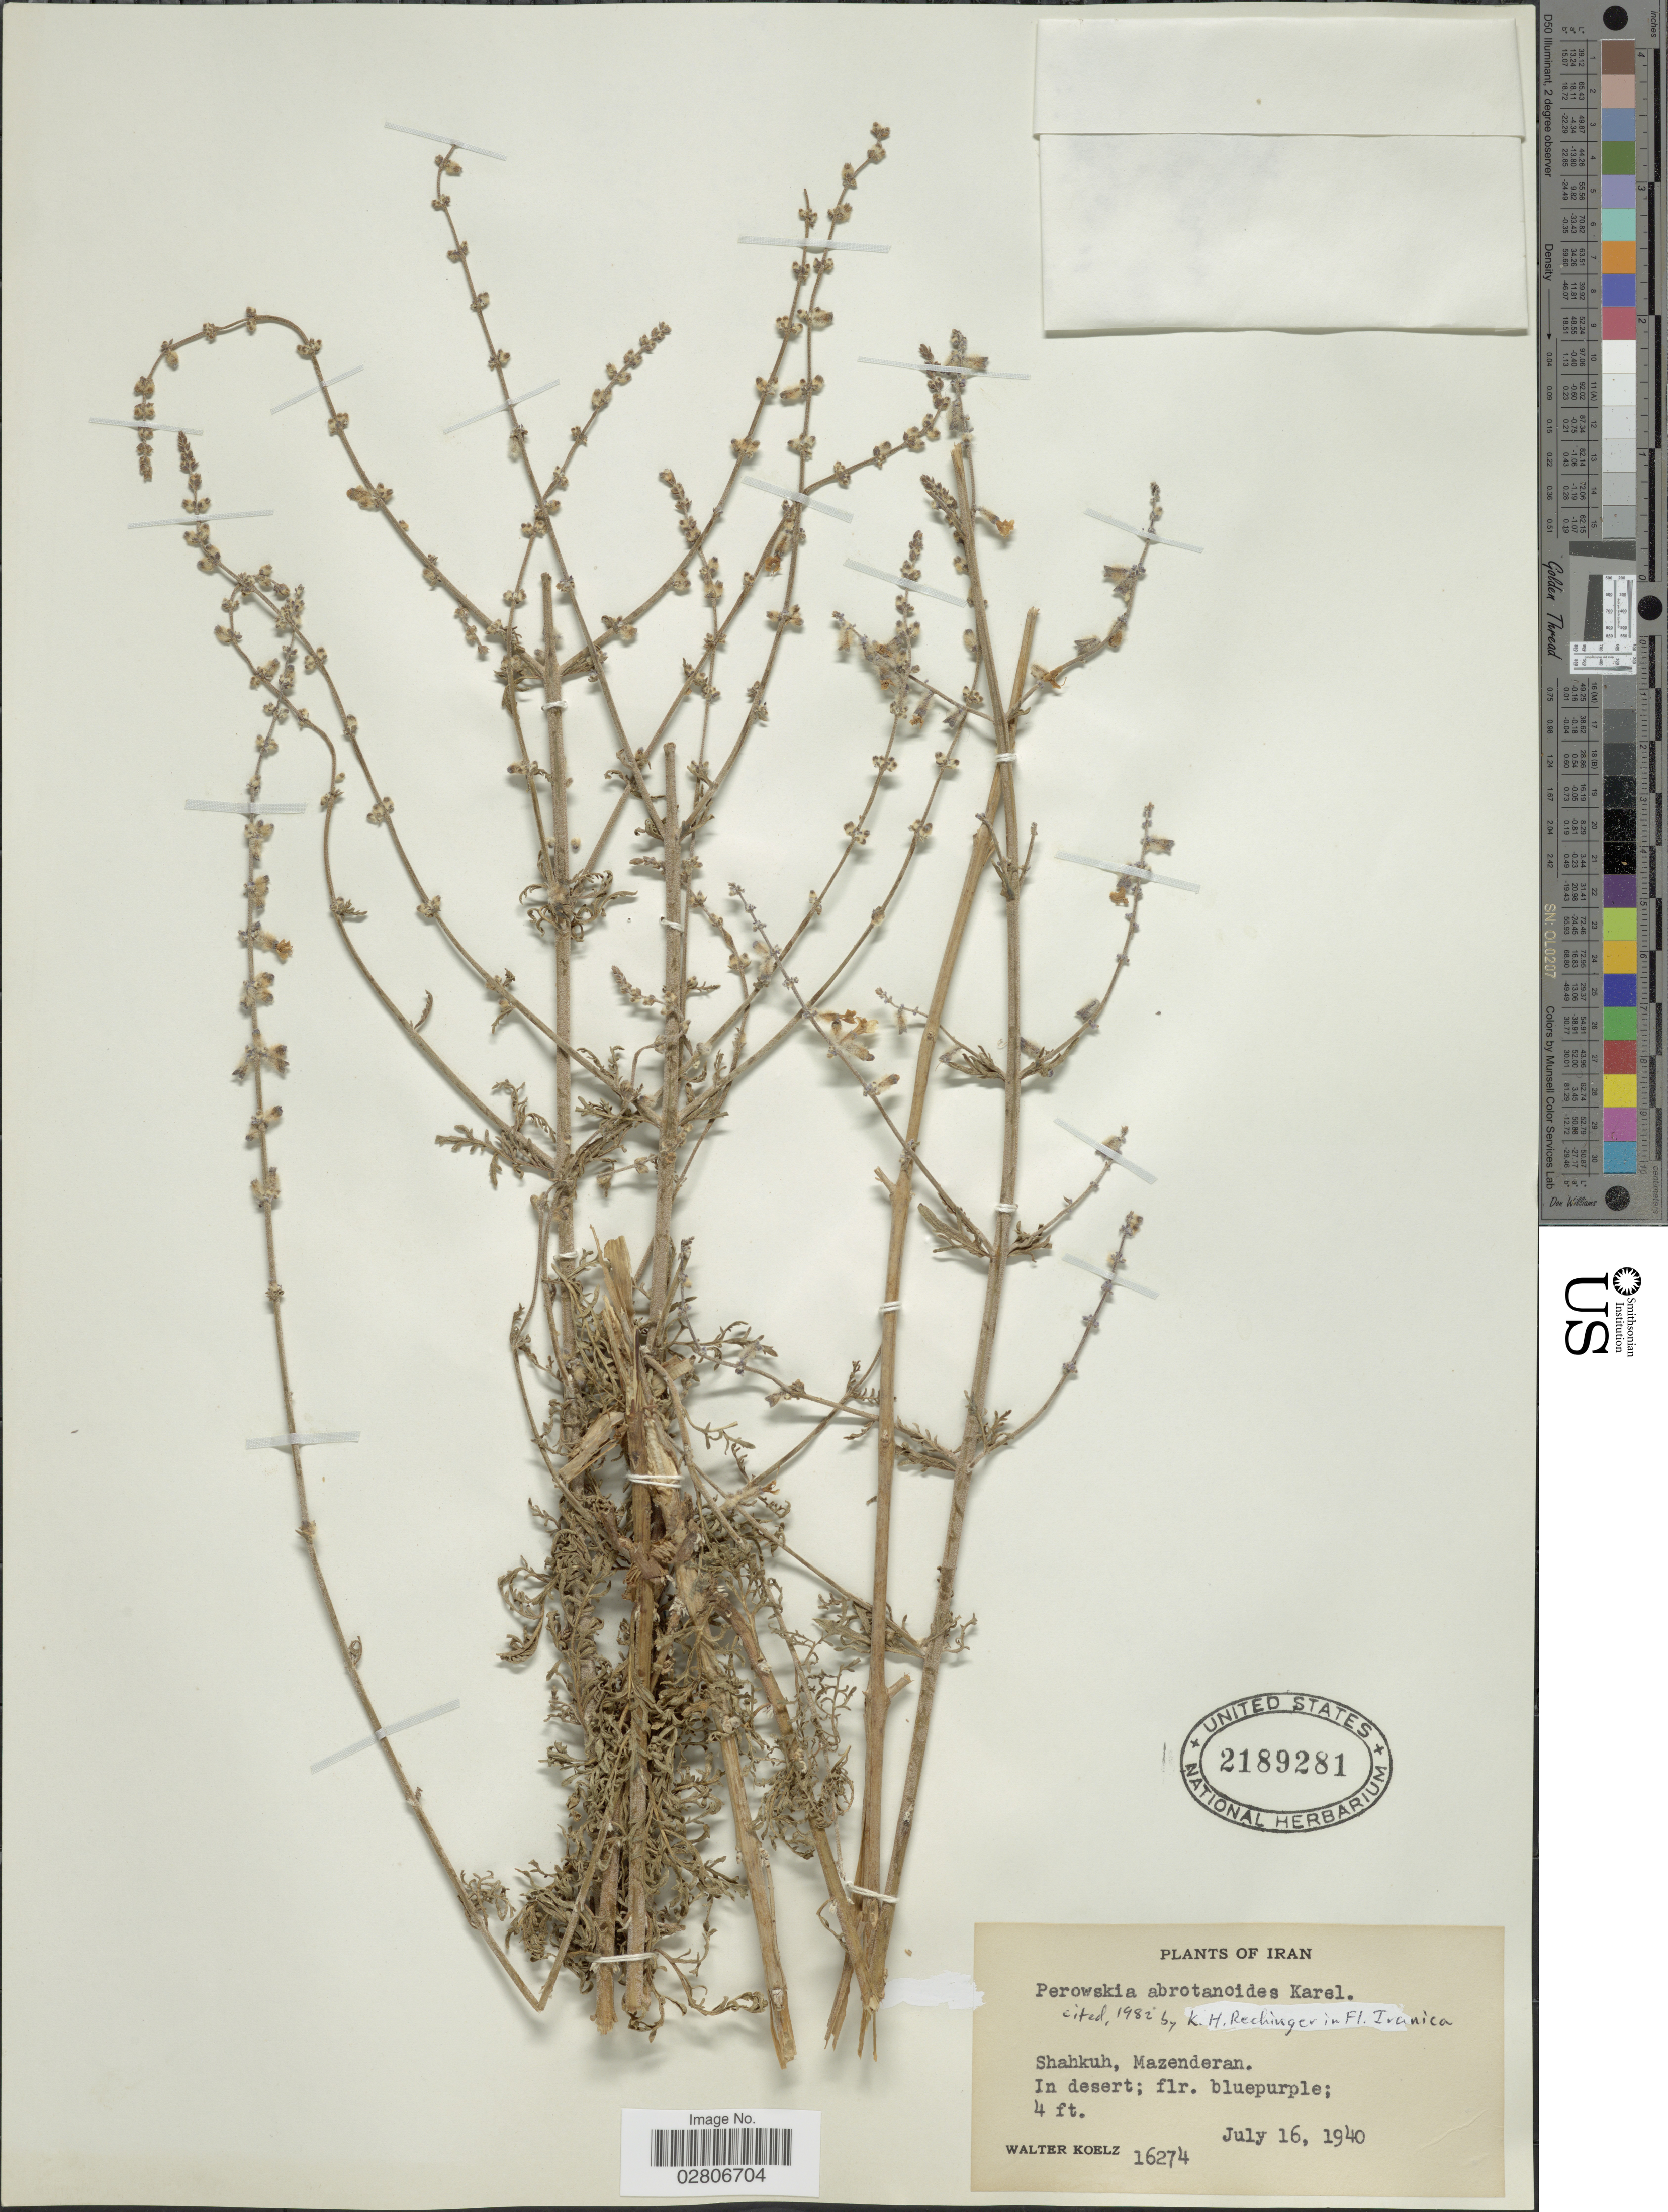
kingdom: Plantae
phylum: Tracheophyta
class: Magnoliopsida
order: Lamiales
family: Lamiaceae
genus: Perovskia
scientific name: Perovskia abrotanoides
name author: Kar.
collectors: W. N. Koelz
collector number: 16274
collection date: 1940-07-16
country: Iran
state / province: Mazandaran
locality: Shahkuh, Mazenderan.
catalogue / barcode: US 2189281